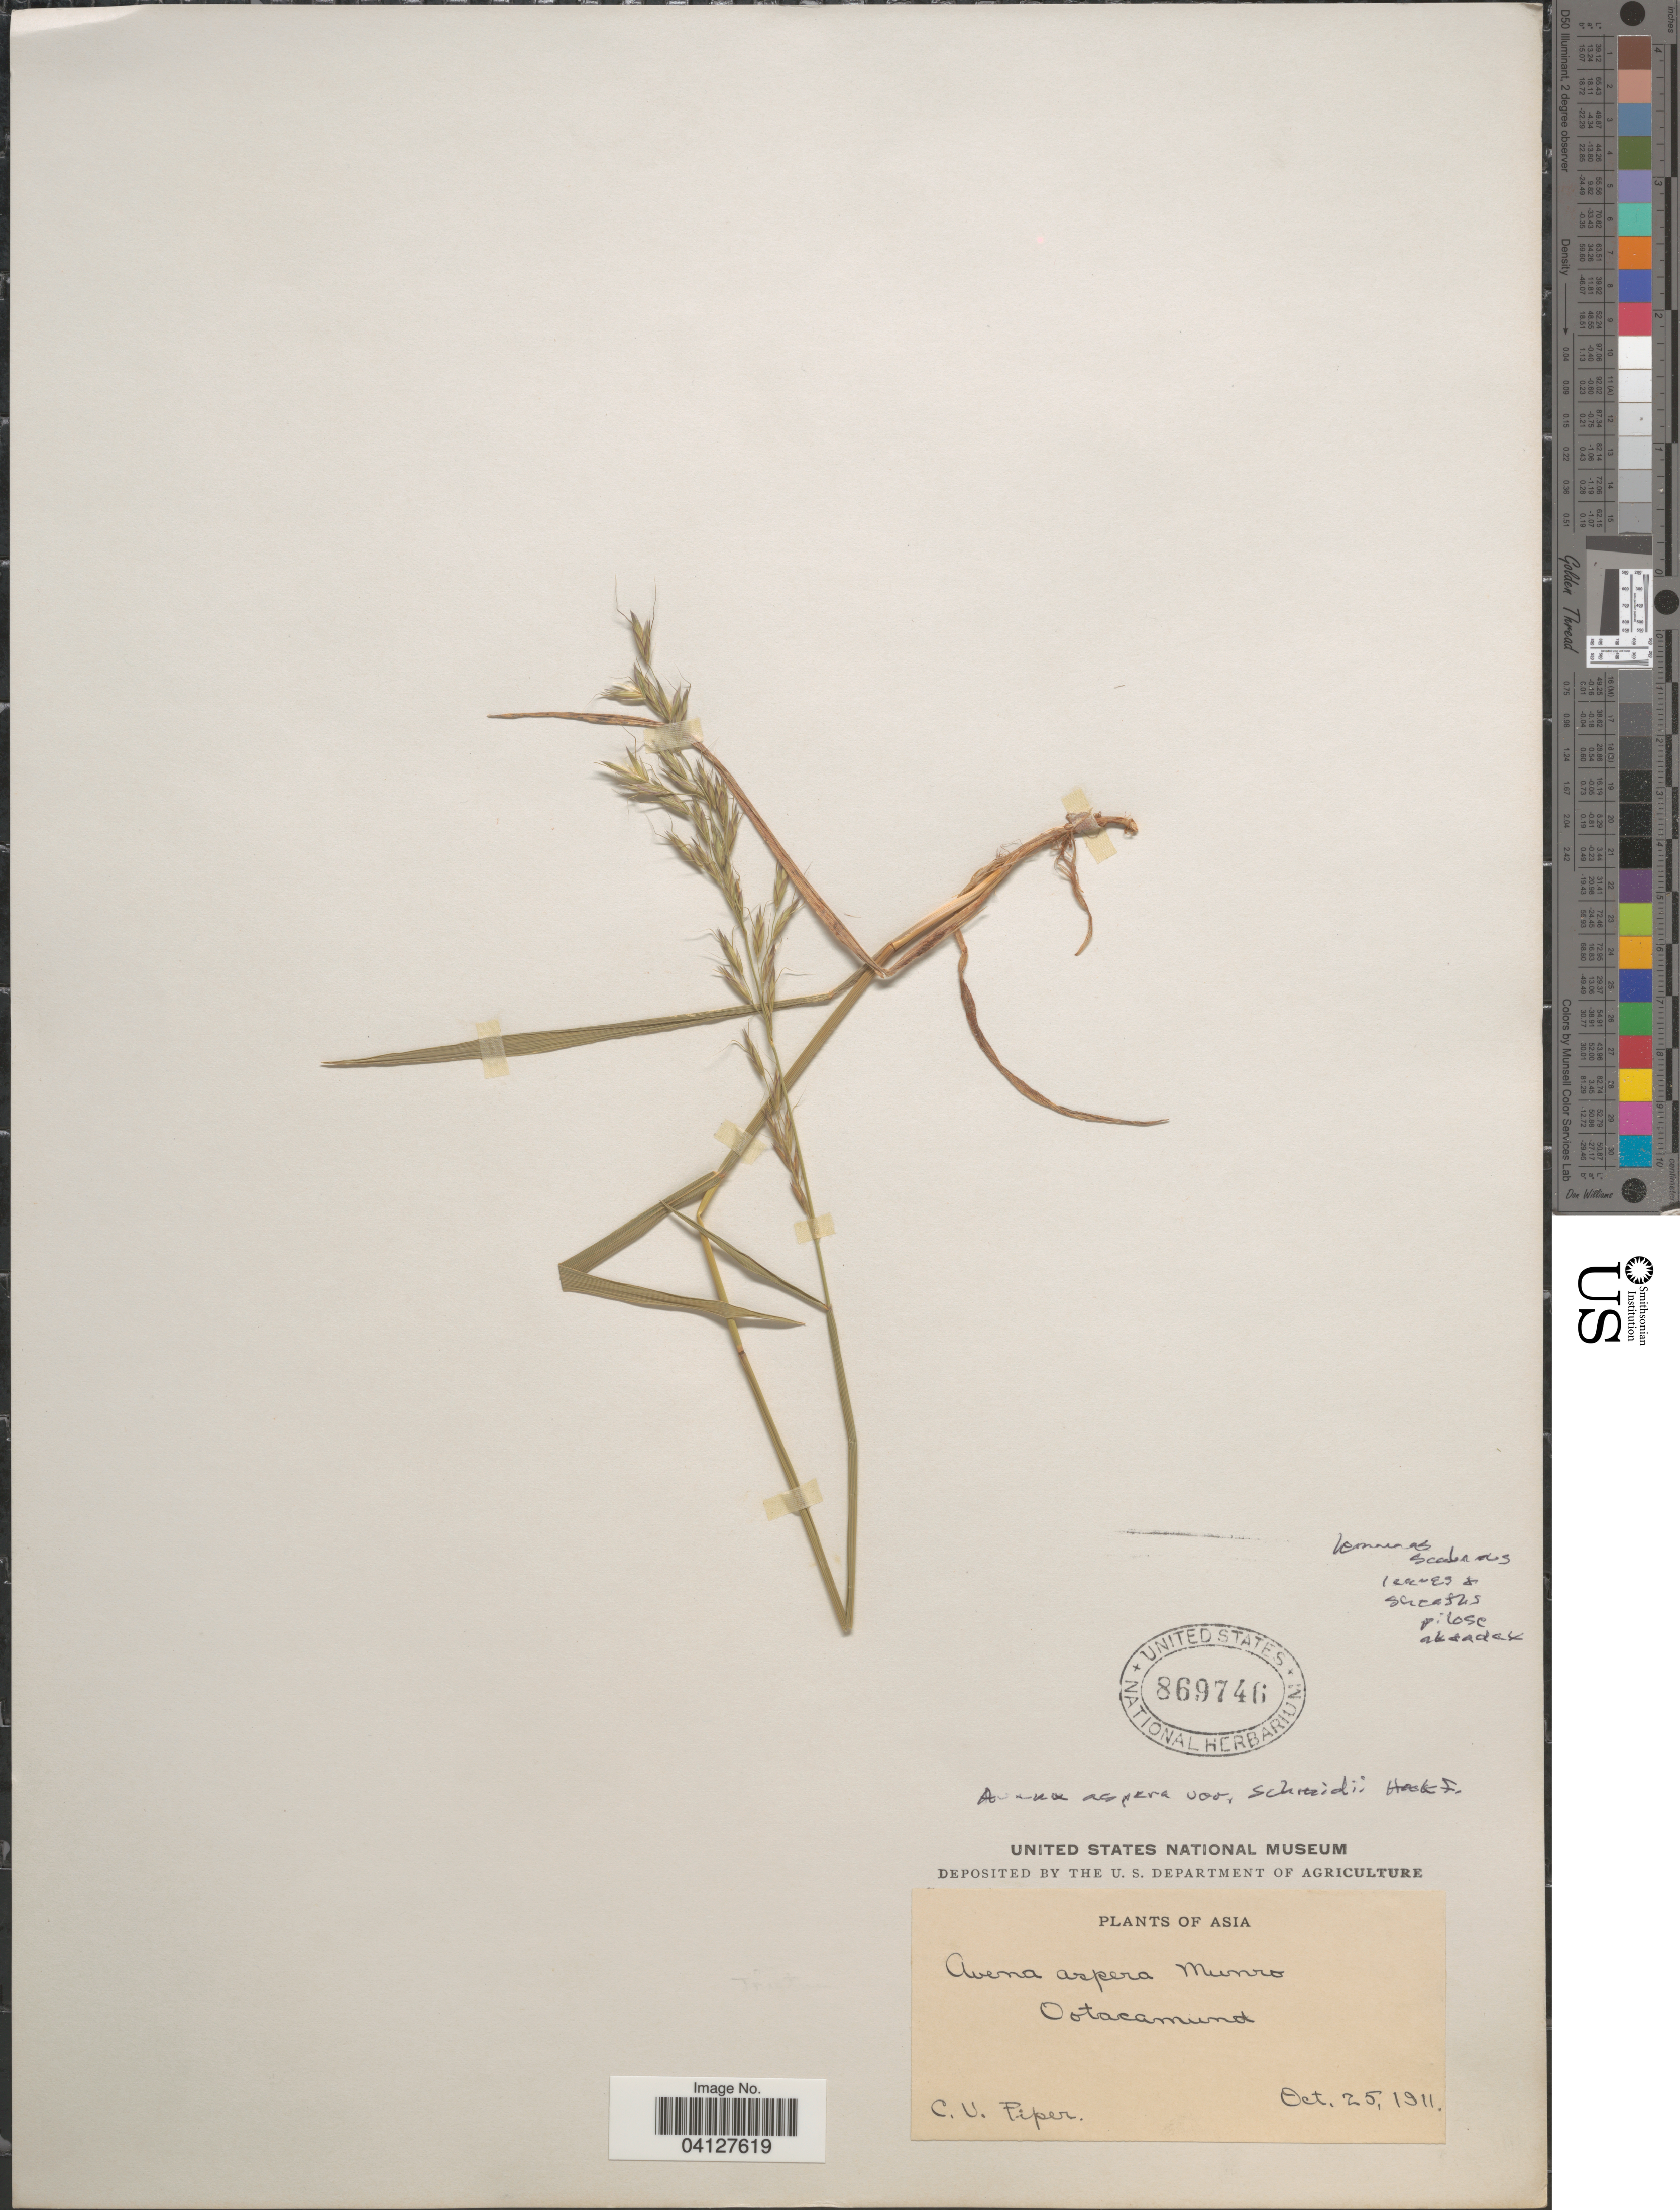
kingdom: Plantae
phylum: Tracheophyta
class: Liliopsida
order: Poales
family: Poaceae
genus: Avena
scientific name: Avena aspera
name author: Munro ex Thwaites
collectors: C. V. Piper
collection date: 1911-10-25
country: India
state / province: Tamil Nadu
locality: Asia. Ootacamuna.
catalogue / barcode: US 869746